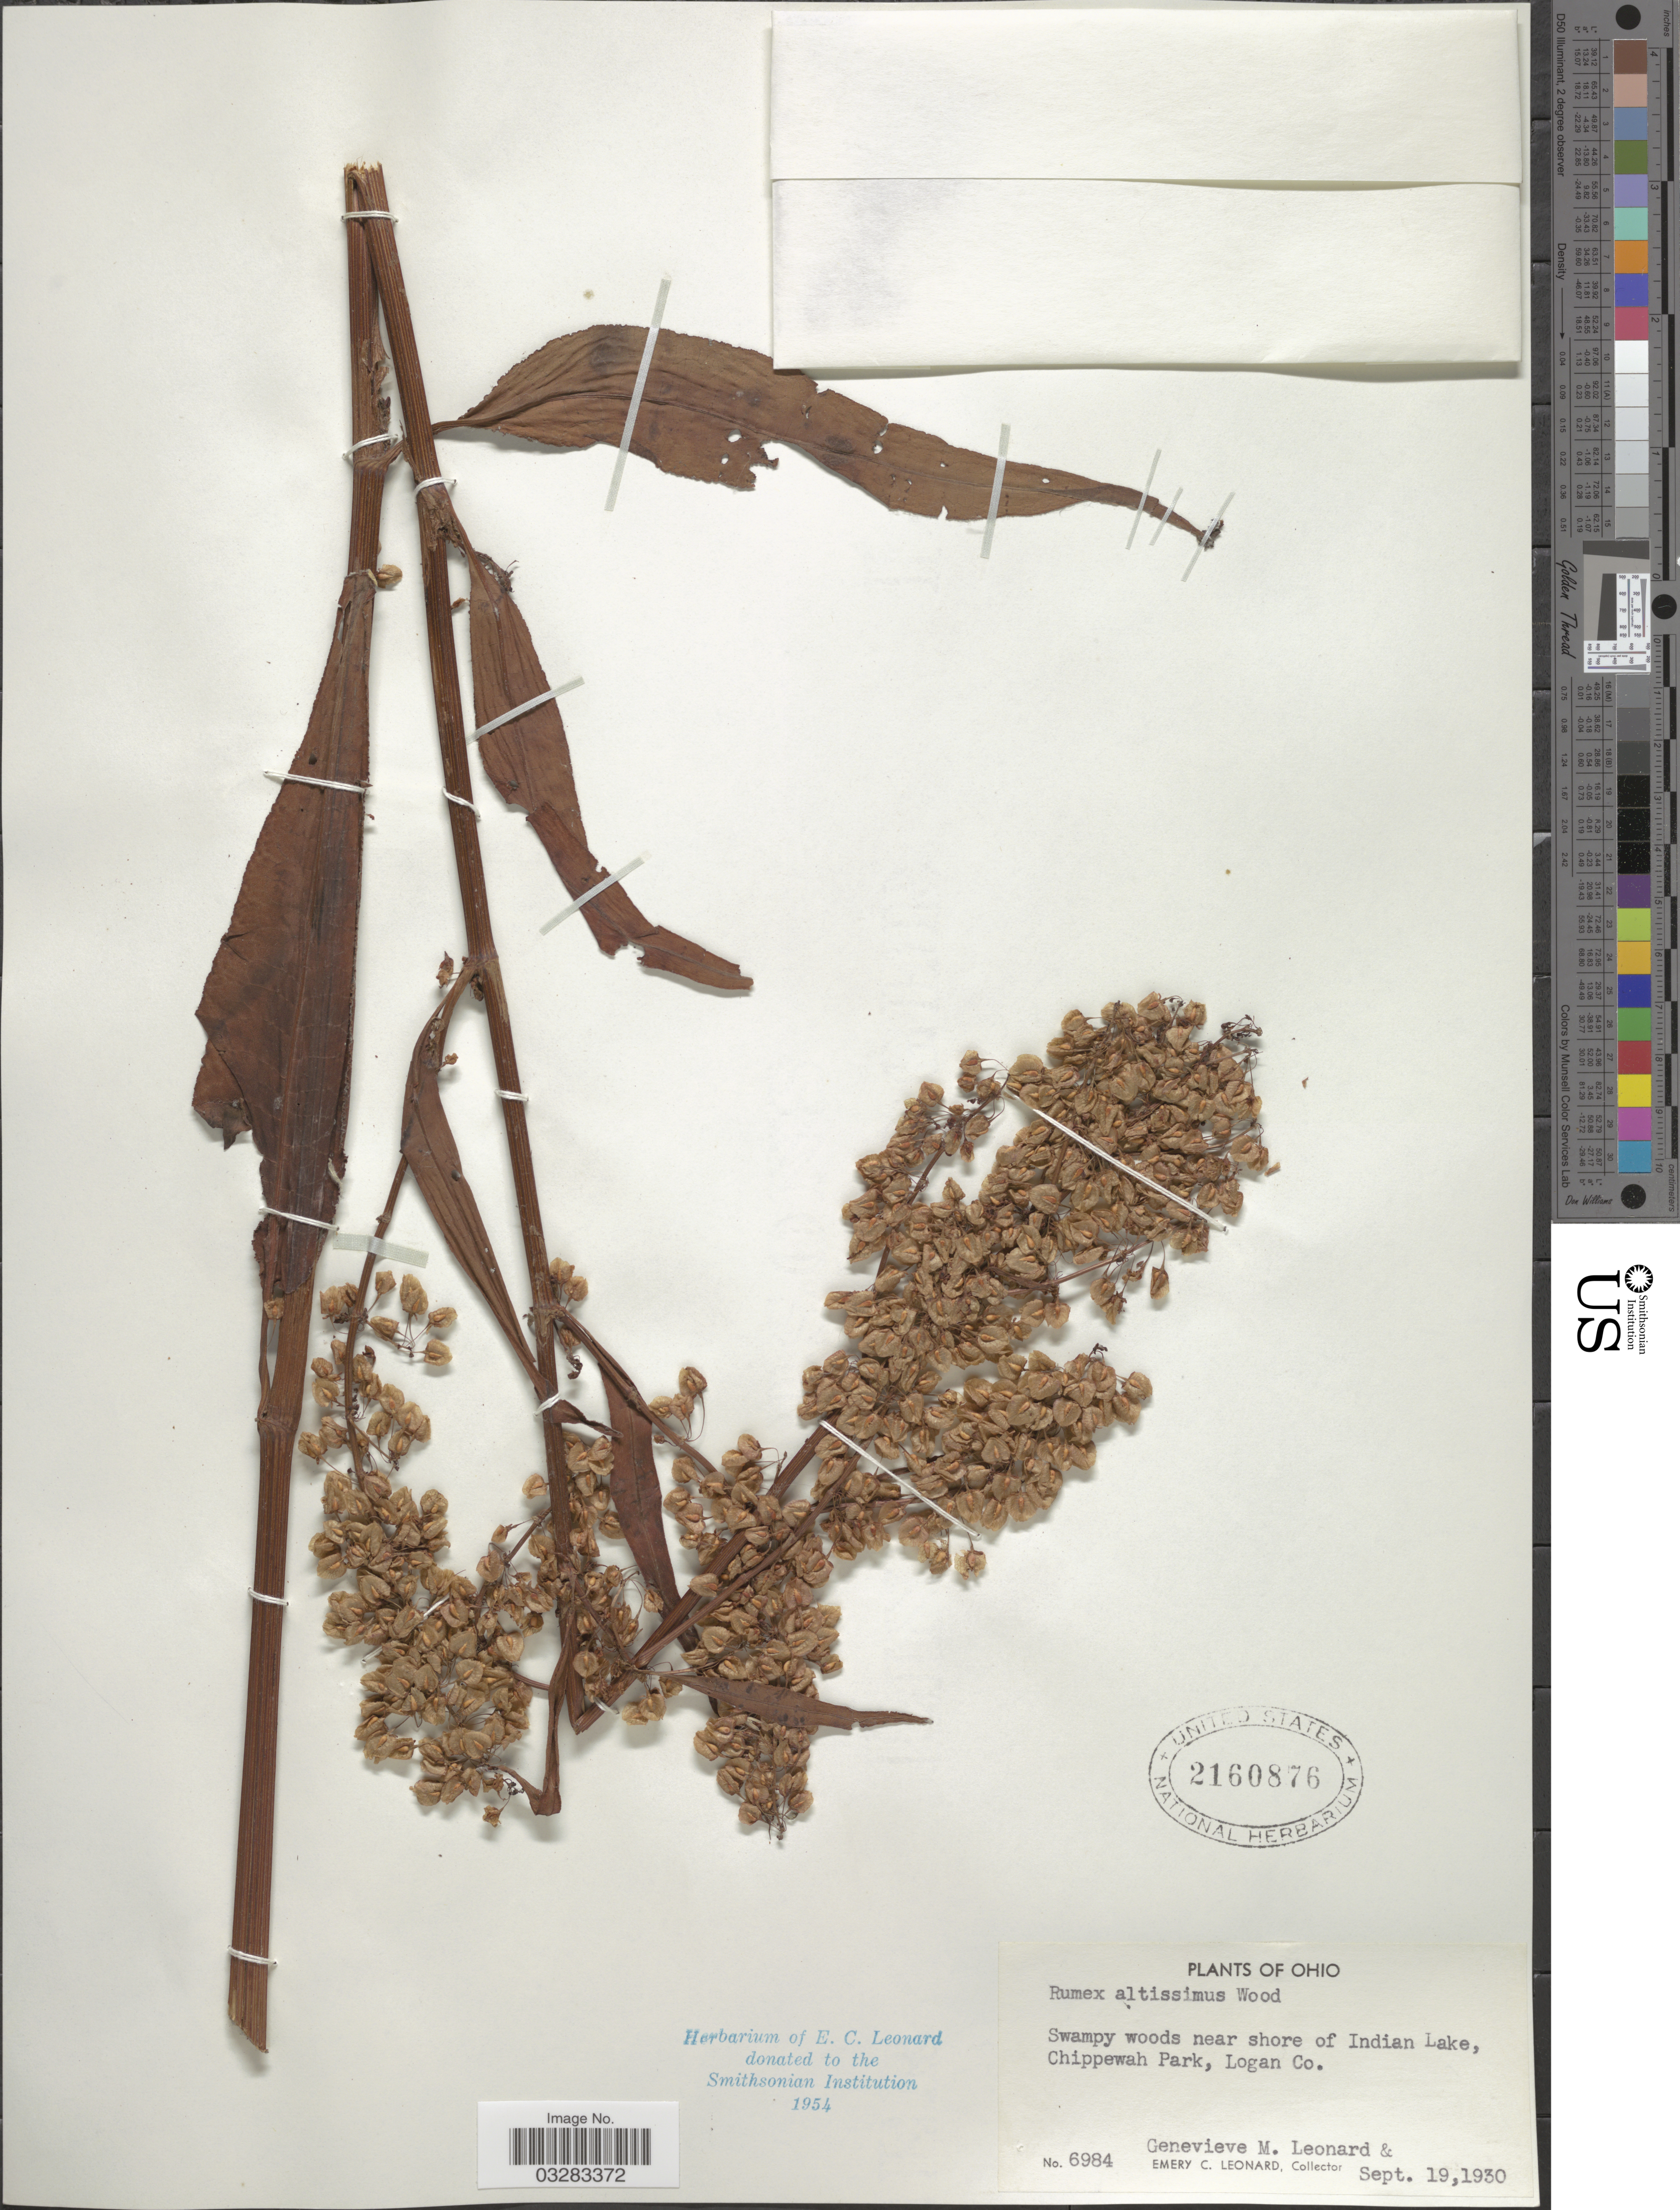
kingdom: Plantae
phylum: Tracheophyta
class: Magnoliopsida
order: Caryophyllales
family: Polygonaceae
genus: Rumex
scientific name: Rumex altissimus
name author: Alph. Wood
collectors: G. M. Leonard & E. C. Leonard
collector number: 6984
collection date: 1930-09-19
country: United States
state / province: Ohio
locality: Swampy woods near shore of Indian Lake, Chippewah Park, Logan Co.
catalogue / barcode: US 2160876